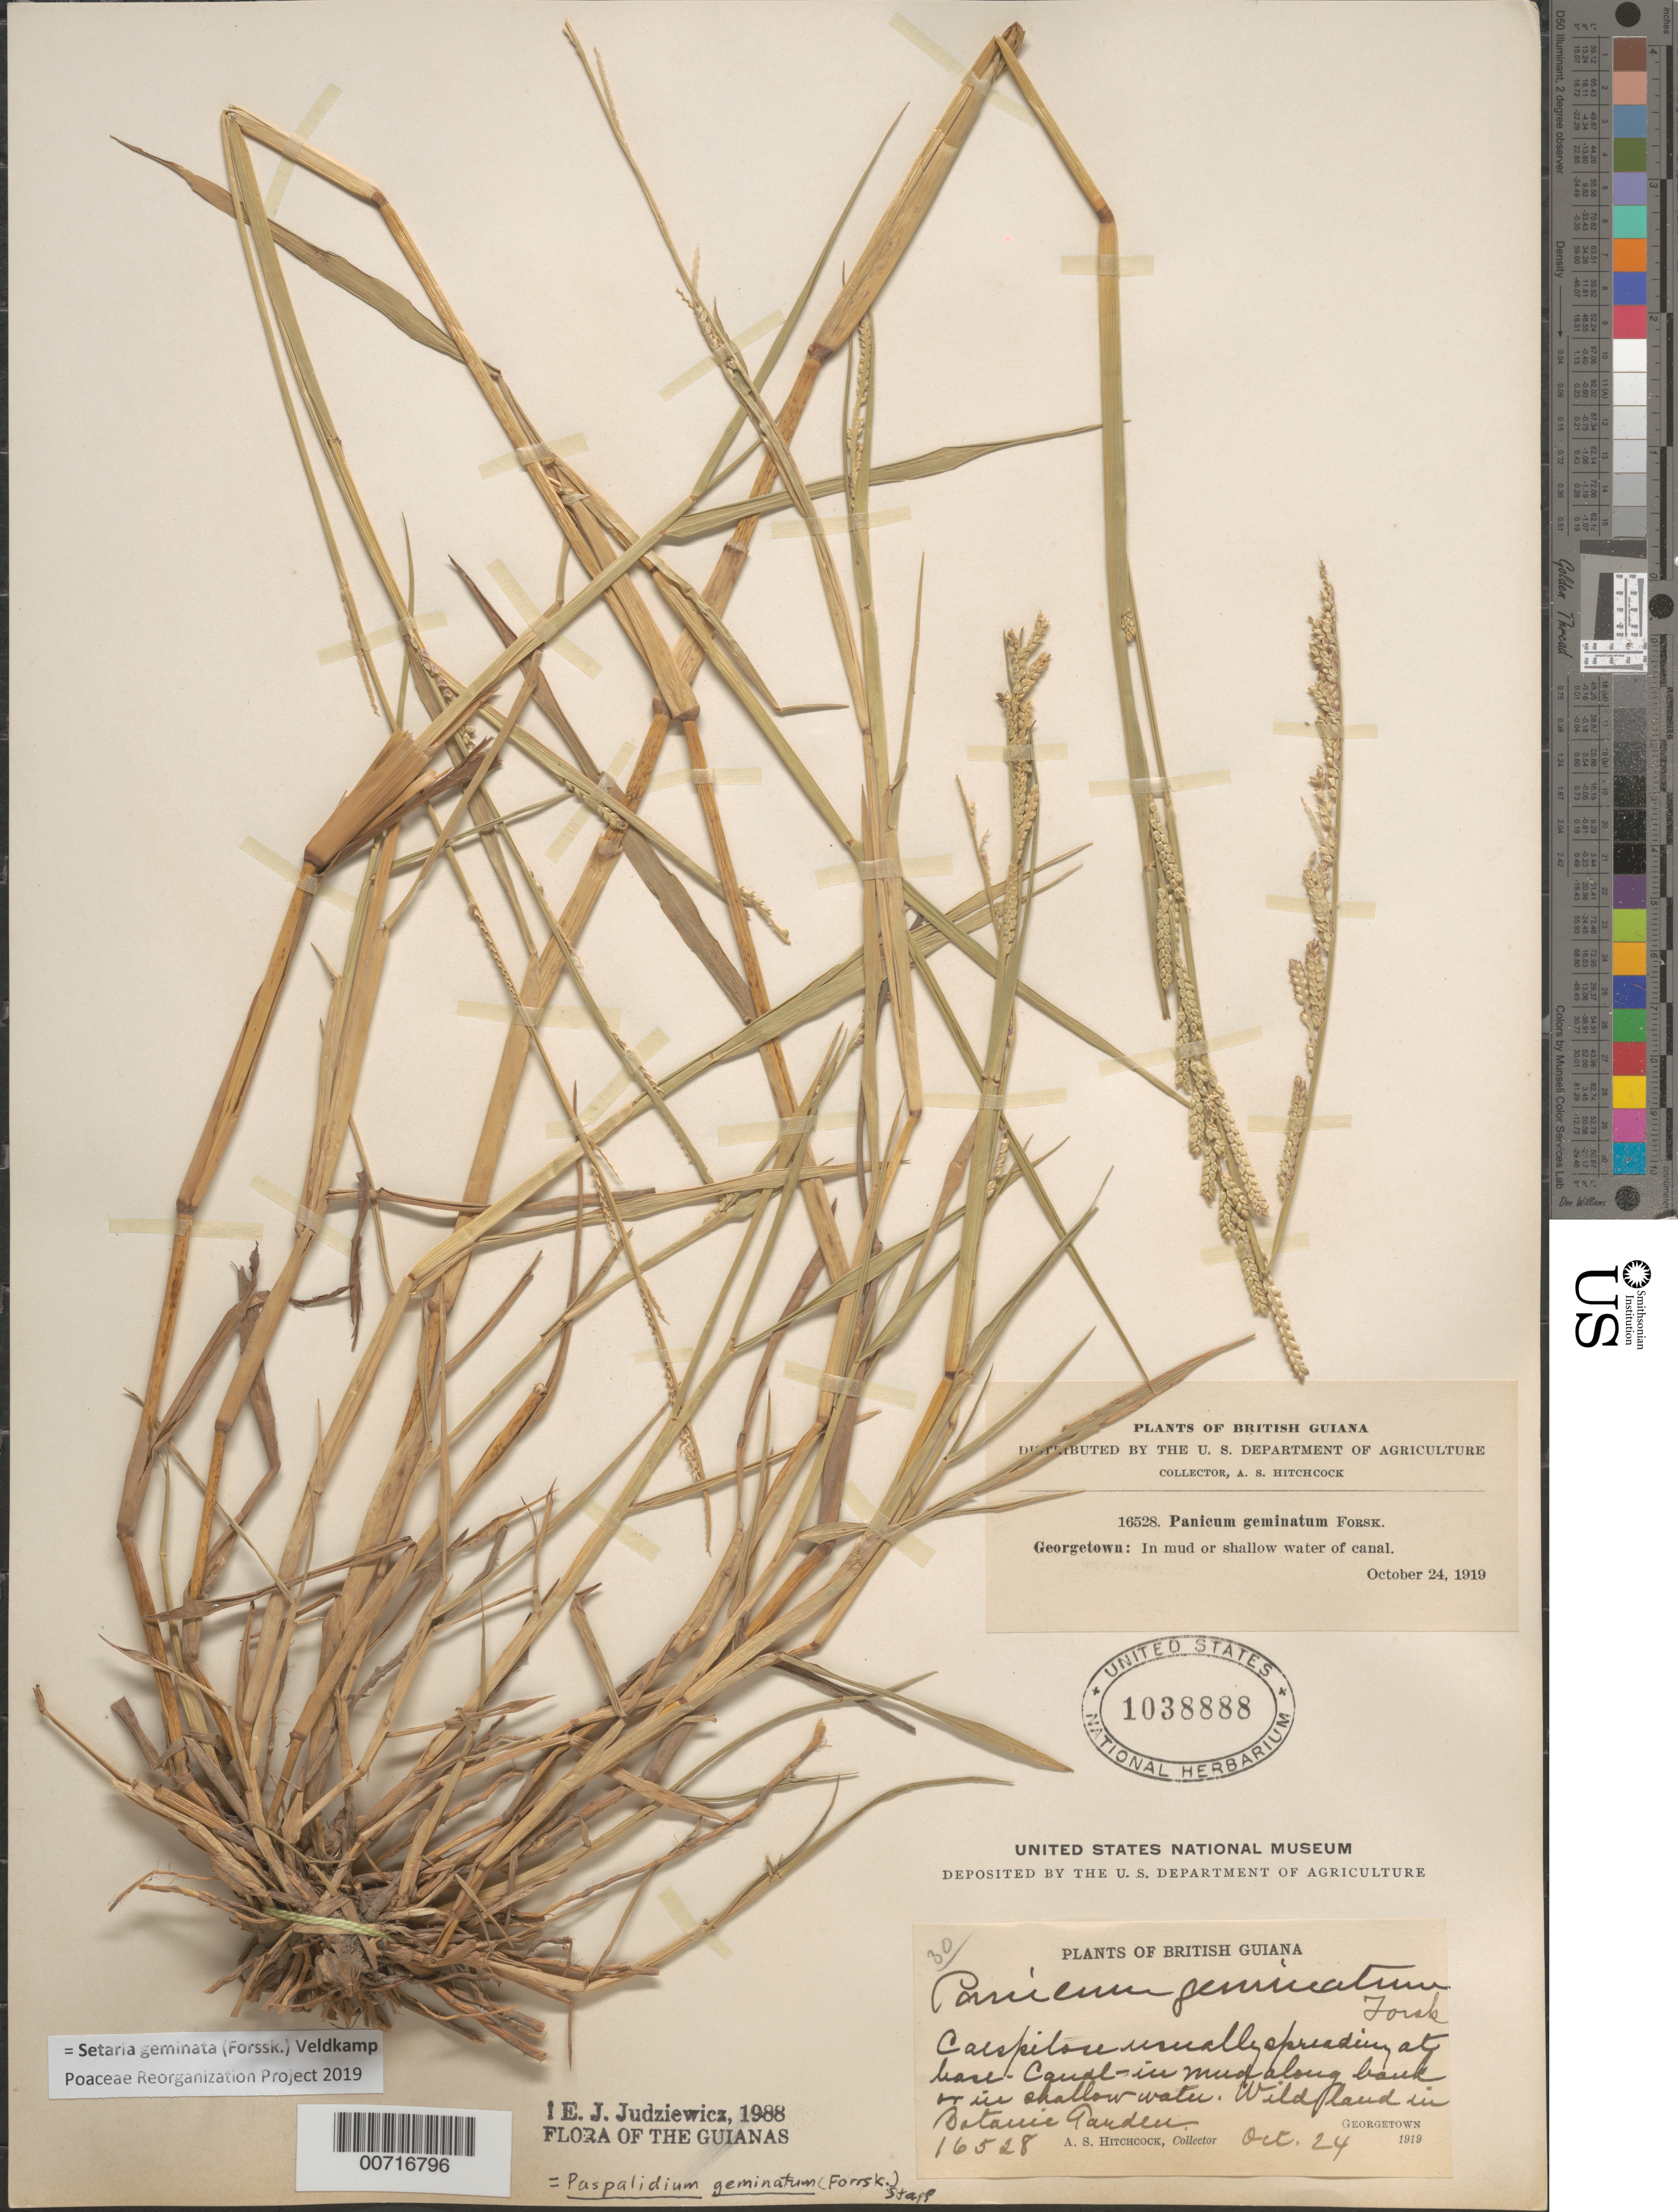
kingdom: Plantae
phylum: Tracheophyta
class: Liliopsida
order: Poales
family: Poaceae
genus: Setaria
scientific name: Setaria geminata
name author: (Forssk.) Veldkamp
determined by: Poaceae Reorganization Project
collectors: A. S. Hitchcock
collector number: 16528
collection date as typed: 24-Oct-19 to 26-Oct-19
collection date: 1919-10-24/1919-10-26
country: Guyana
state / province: Demerara-Mahaica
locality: Georgetown, wild land in Botanic Garden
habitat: In mud along back or in shallow water, canal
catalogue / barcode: US 1038888